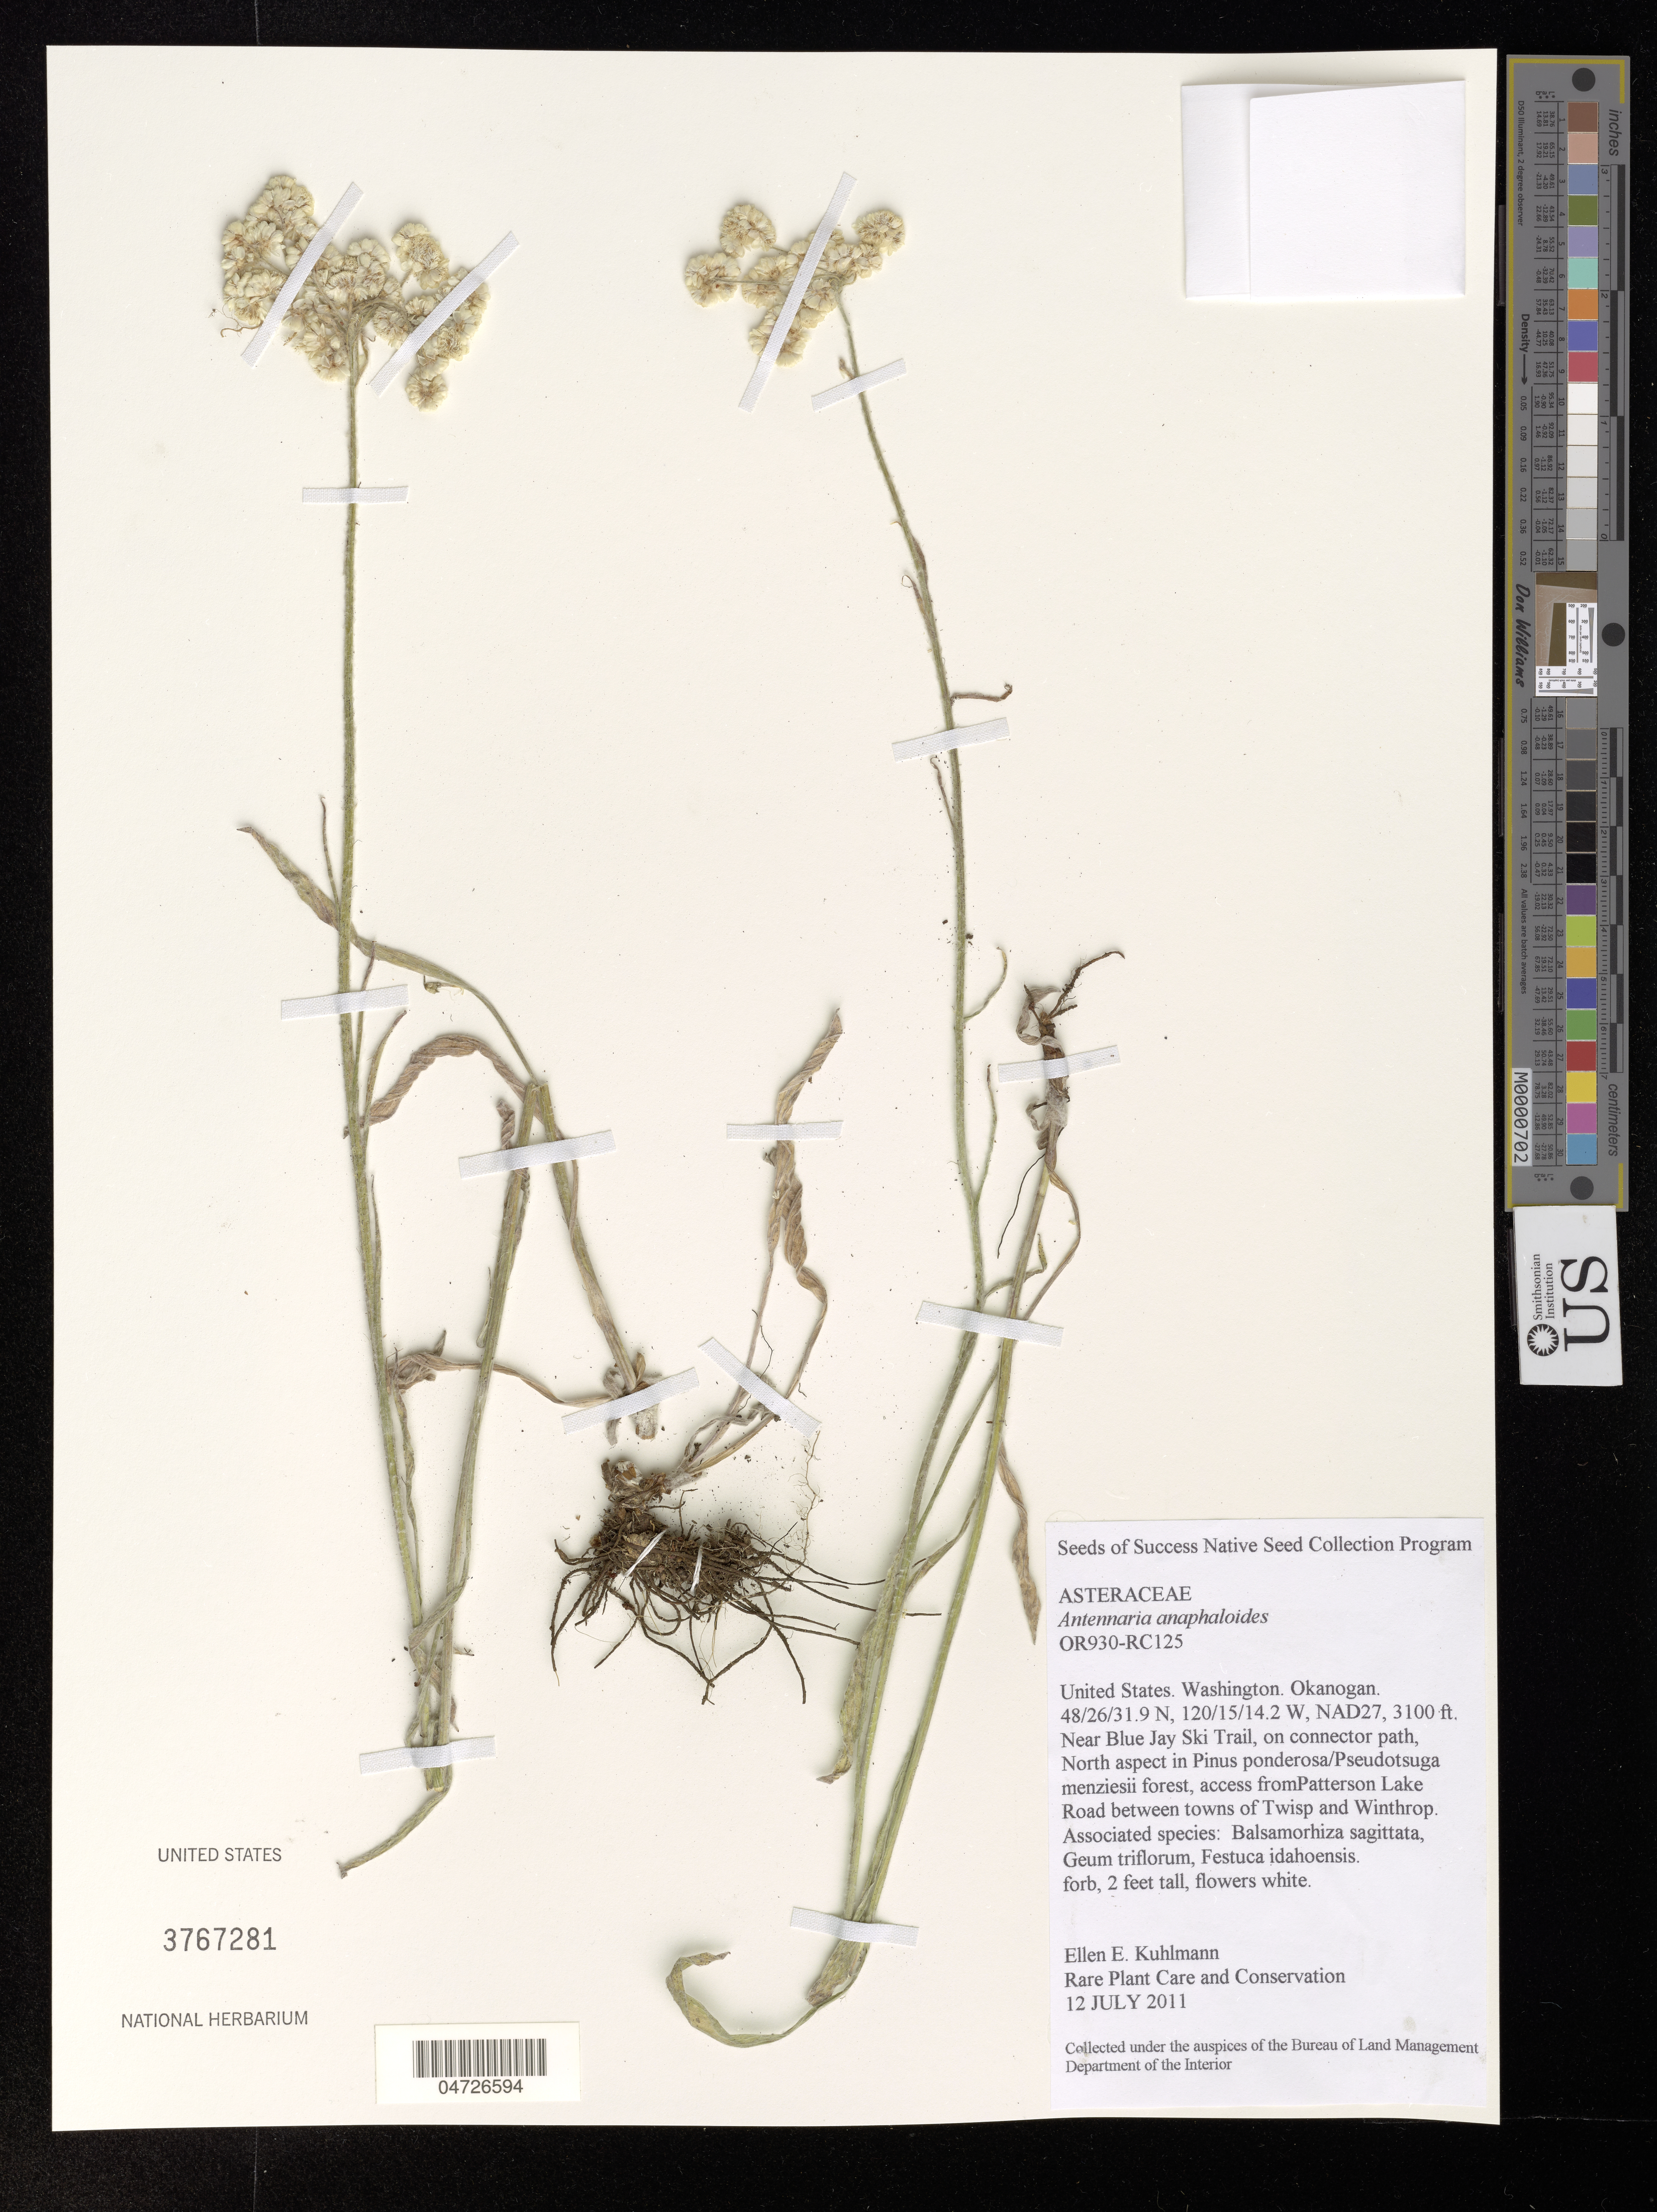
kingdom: Plantae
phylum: Tracheophyta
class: Magnoliopsida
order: Asterales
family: Asteraceae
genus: Antennaria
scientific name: Antennaria anaphaloides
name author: Rydb.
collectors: E. Kuhlmann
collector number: OR930-RC125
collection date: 2011-07-12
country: United States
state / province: Washington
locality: Okanogan. Near Blue Jay Ski Trail, on connector path, North aspect in Pinus ponderosa/Pseudotsuga menziesii forest, acces fromPatterson Lake Road between towns of Twisp and Winthrop.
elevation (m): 945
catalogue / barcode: US 3767281